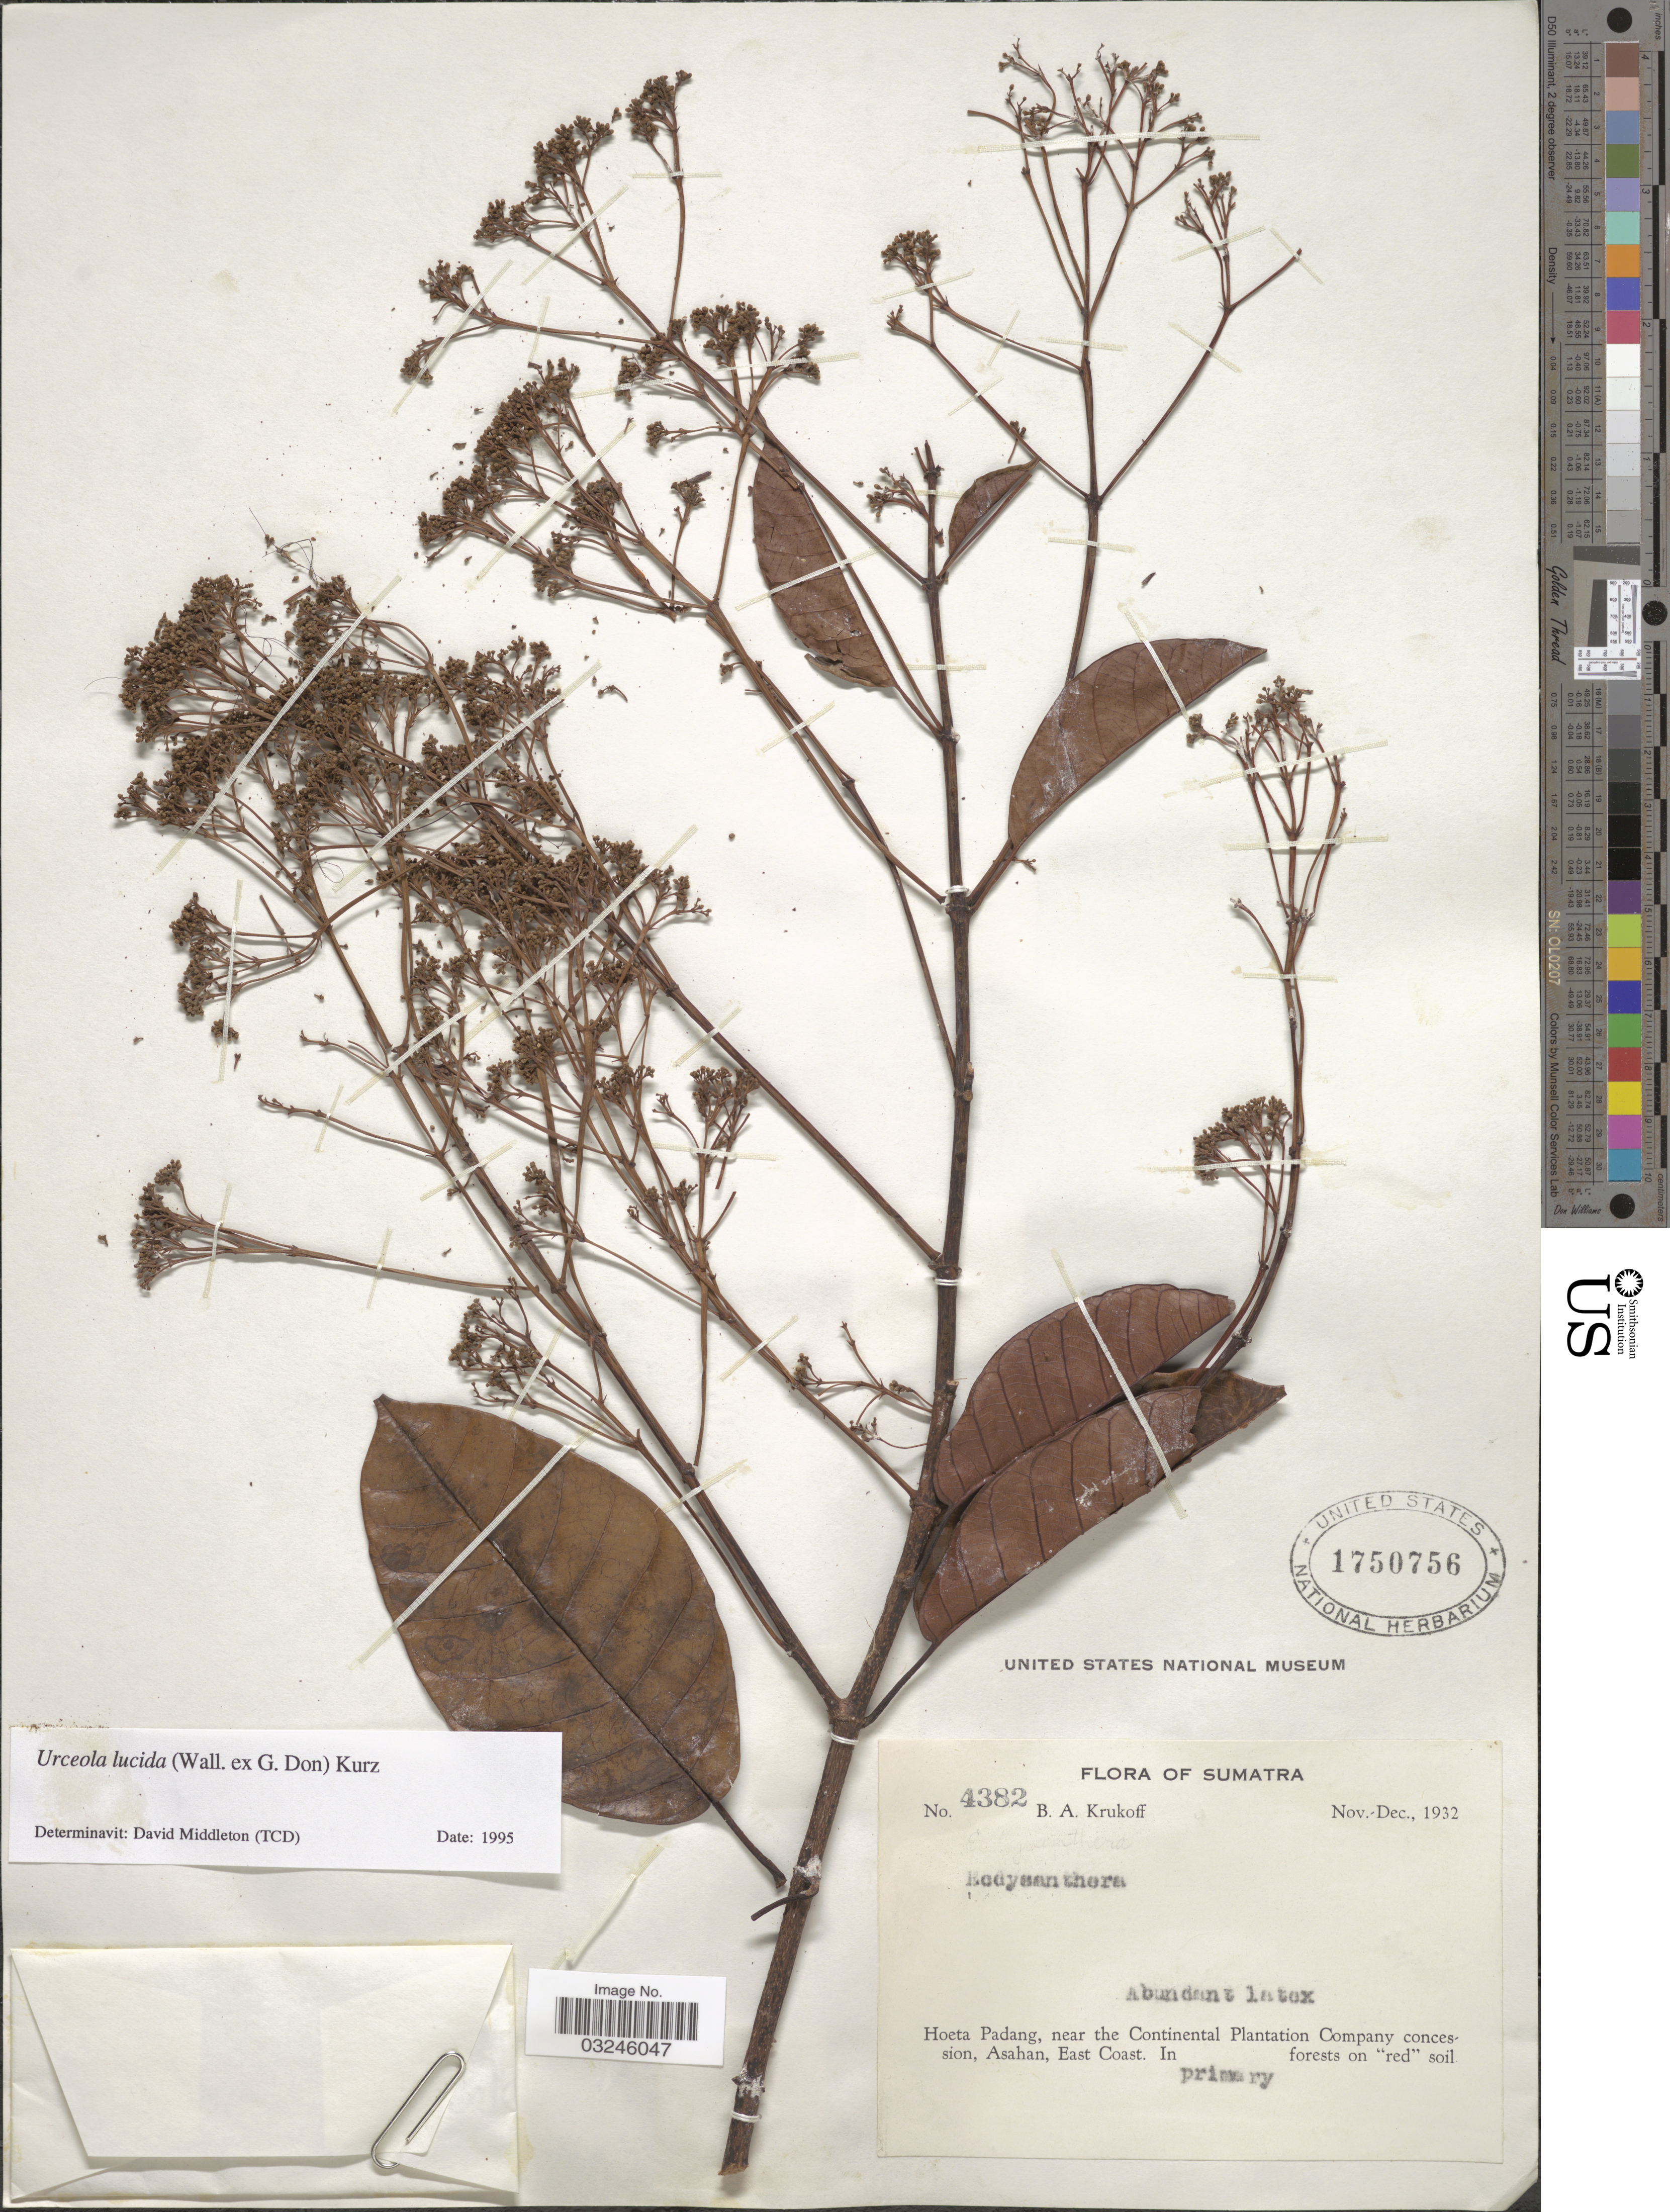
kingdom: Plantae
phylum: Tracheophyta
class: Magnoliopsida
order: Gentianales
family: Apocynaceae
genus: Urceola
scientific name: Urceola lucida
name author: (A. DC.) Benth. & Hook. f. ex Kurz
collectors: B. A. Krukoff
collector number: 4382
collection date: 1932-11/1932-12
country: Indonesia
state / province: Sumatra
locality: Hoeta Padang, near the Continental Plantation Company concession, Asahan, East Coast.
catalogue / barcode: US 1750756